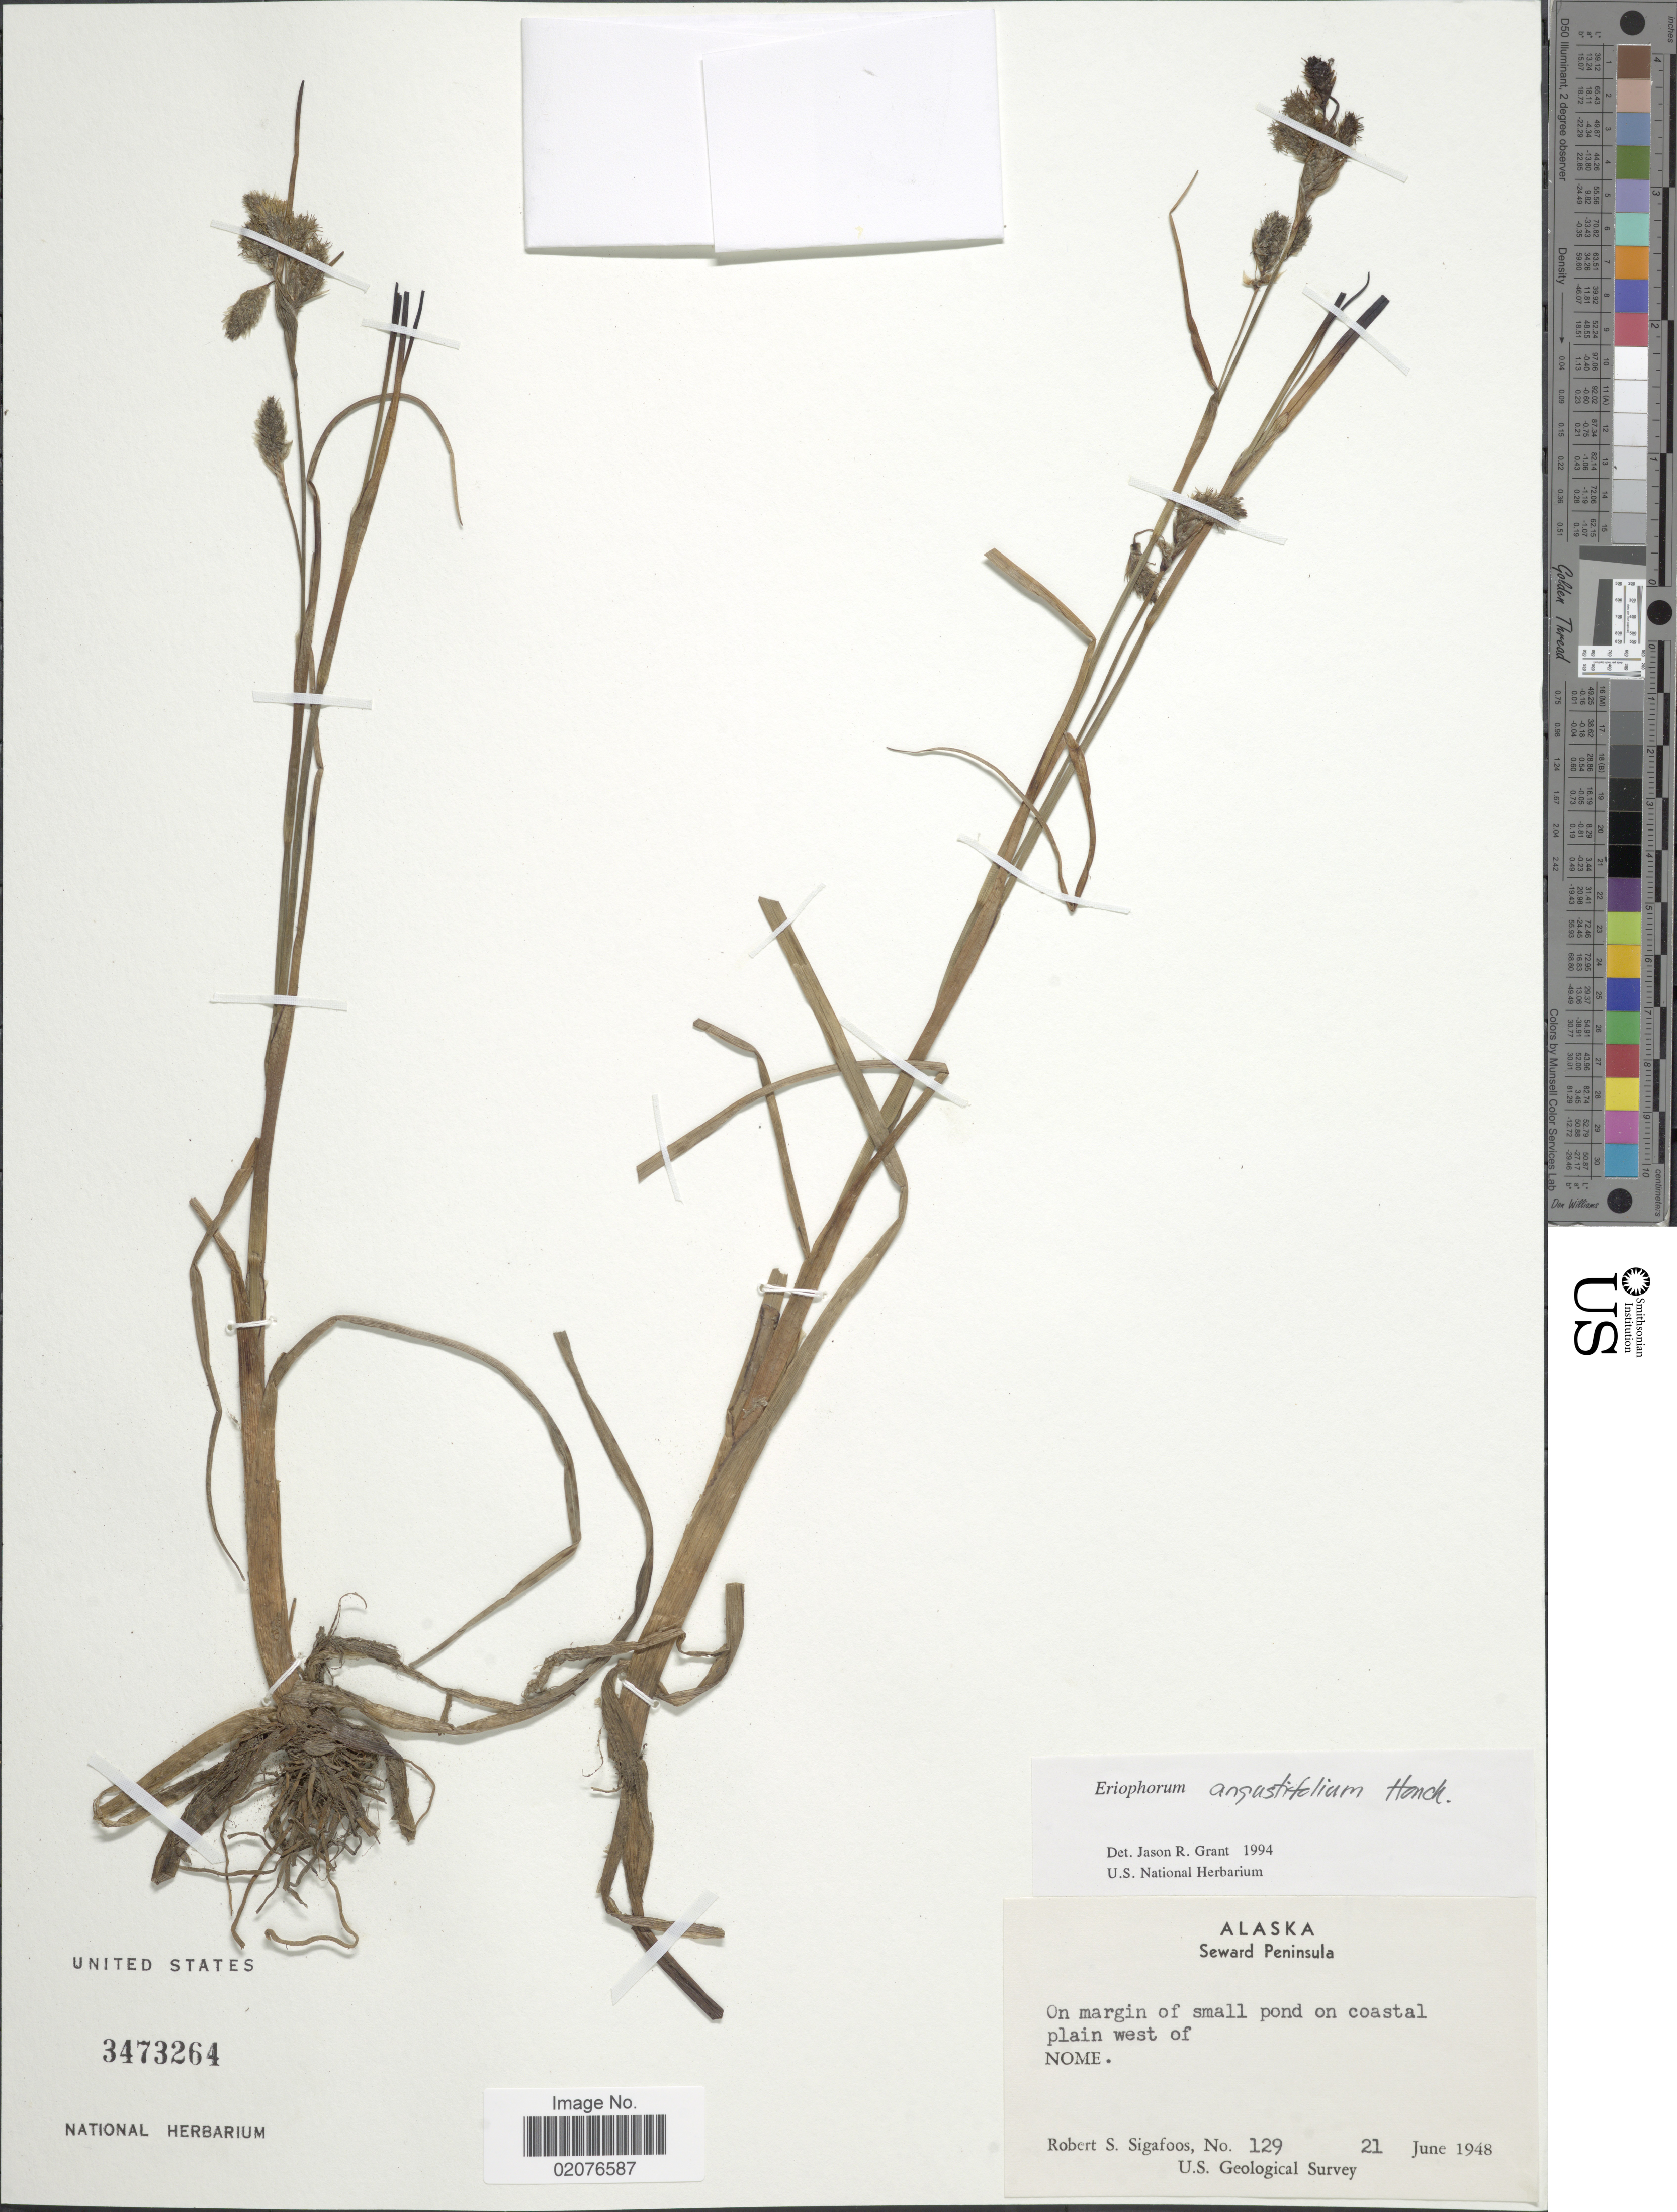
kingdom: Plantae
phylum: Tracheophyta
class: Liliopsida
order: Poales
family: Cyperaceae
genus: Eriophorum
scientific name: Eriophorum angustifolium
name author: Honck.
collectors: R. Sigafoos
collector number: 129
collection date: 1948-06-21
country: United States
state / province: Alaska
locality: Seward Peninsula, On margin of small pond on coastal plaon west of Nome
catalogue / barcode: US 3473264